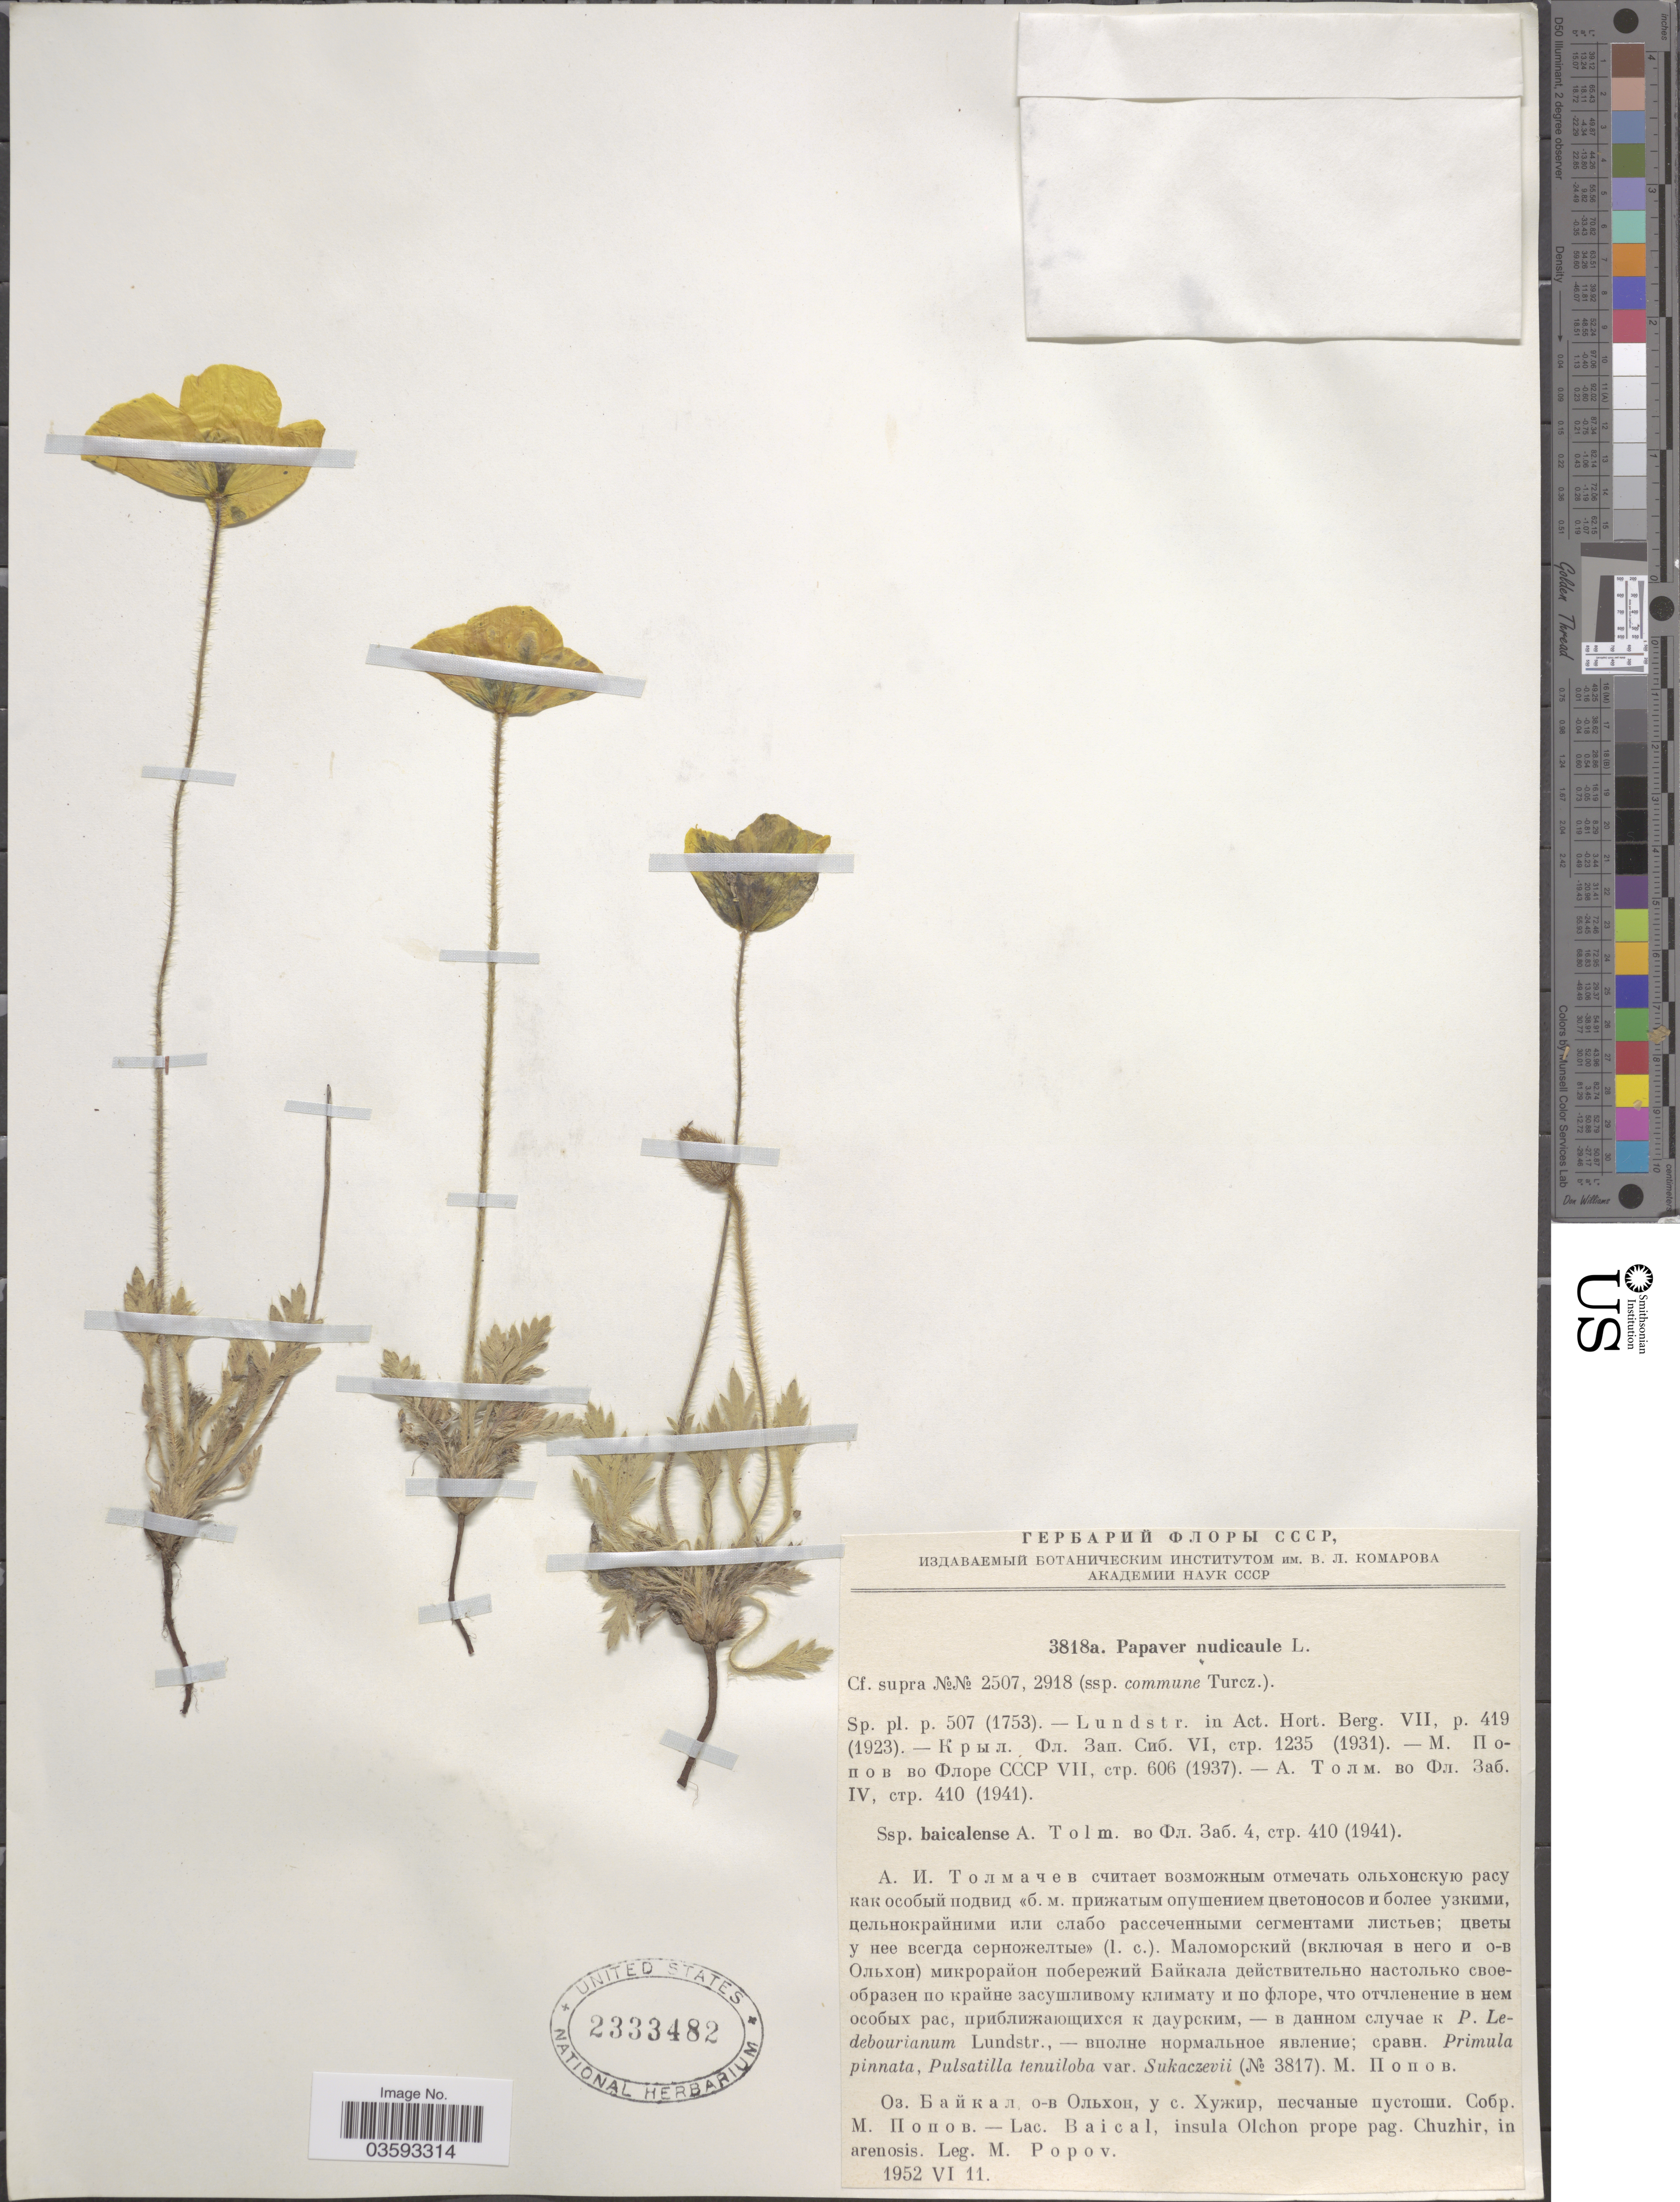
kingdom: Plantae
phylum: Tracheophyta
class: Magnoliopsida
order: Ranunculales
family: Papaveraceae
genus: Papaver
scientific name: Papaver nudicaule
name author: L.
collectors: M. Popov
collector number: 3818a.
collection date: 1952-06-11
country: Russian Federation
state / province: Irkutsk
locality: Lac. Baical, insula Olchon prope pag. Chuzhir, in arenosis.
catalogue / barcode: US 2333482